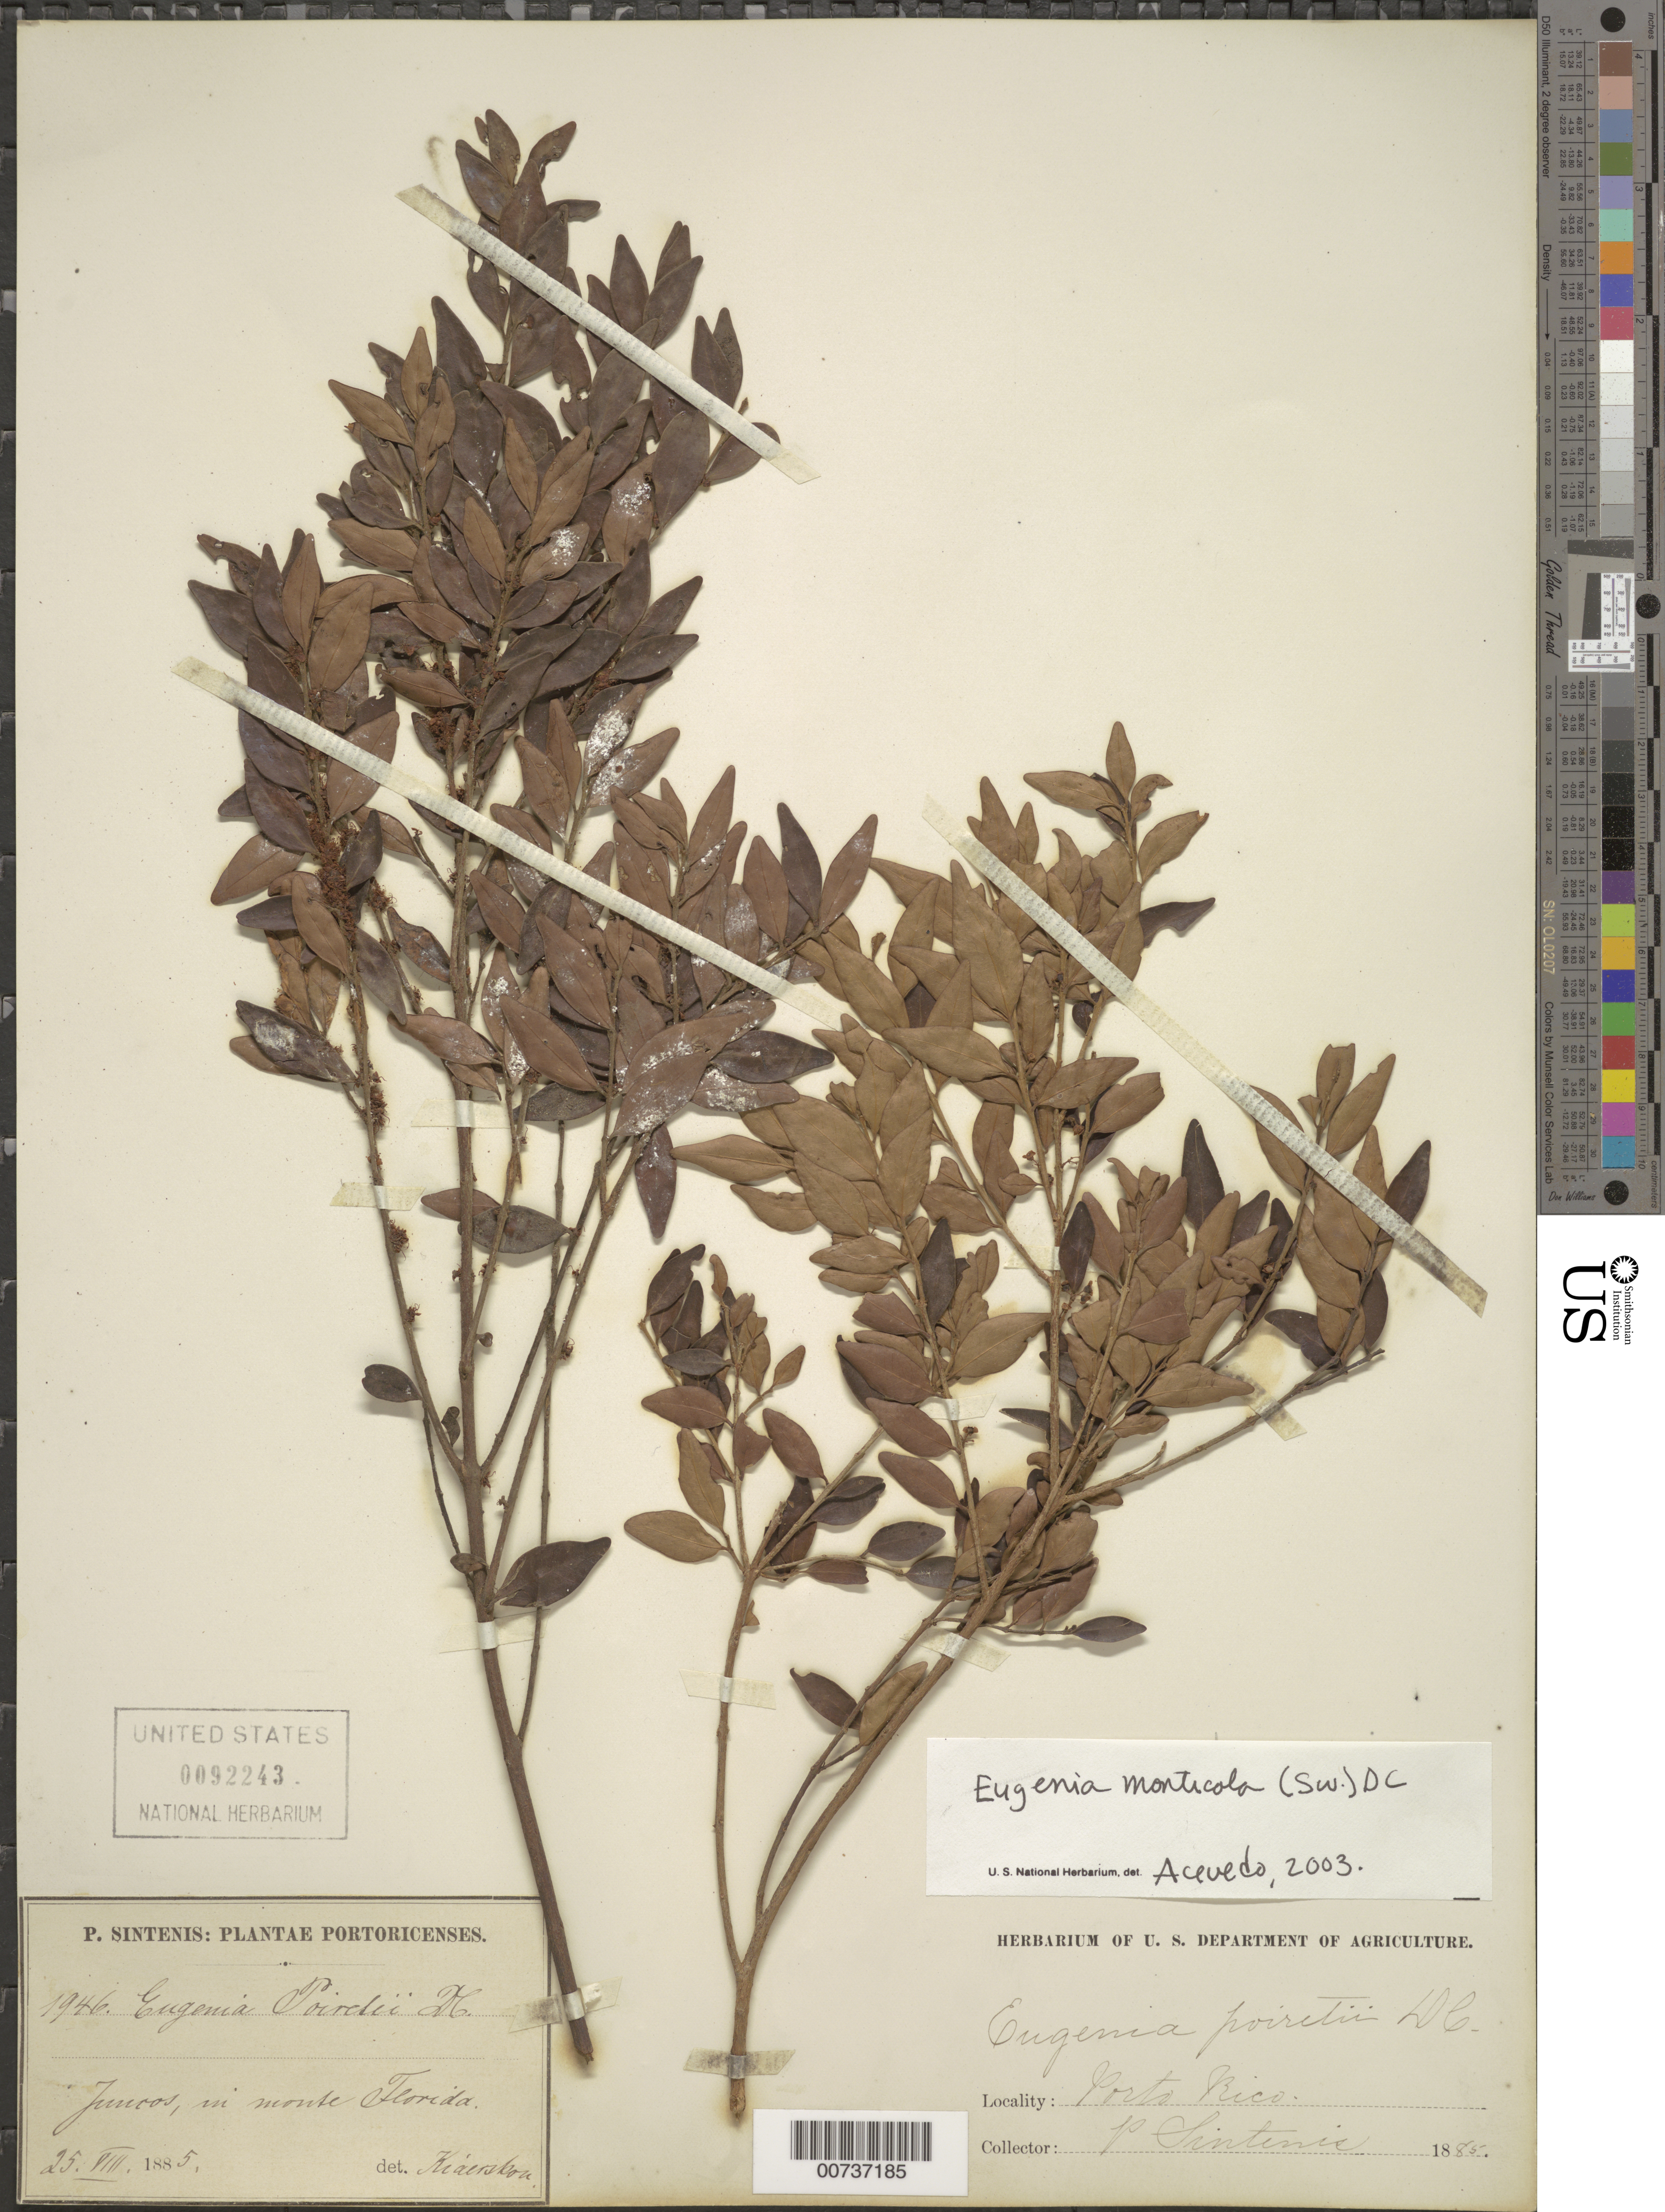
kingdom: Plantae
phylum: Tracheophyta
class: Magnoliopsida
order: Myrtales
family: Myrtaceae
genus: Eugenia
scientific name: Eugenia monticola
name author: (Sw.) DC.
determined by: Acevedo-Rodríguez, P., (BOT), Smithsonian Institution - National Museum of Natural History (UNITED STATES)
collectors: P. Sintenis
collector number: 1946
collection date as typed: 25 Aug 1885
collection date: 1885-08-25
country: Puerto Rico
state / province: Juncos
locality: Juncos, in monte Florida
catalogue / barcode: US 92243